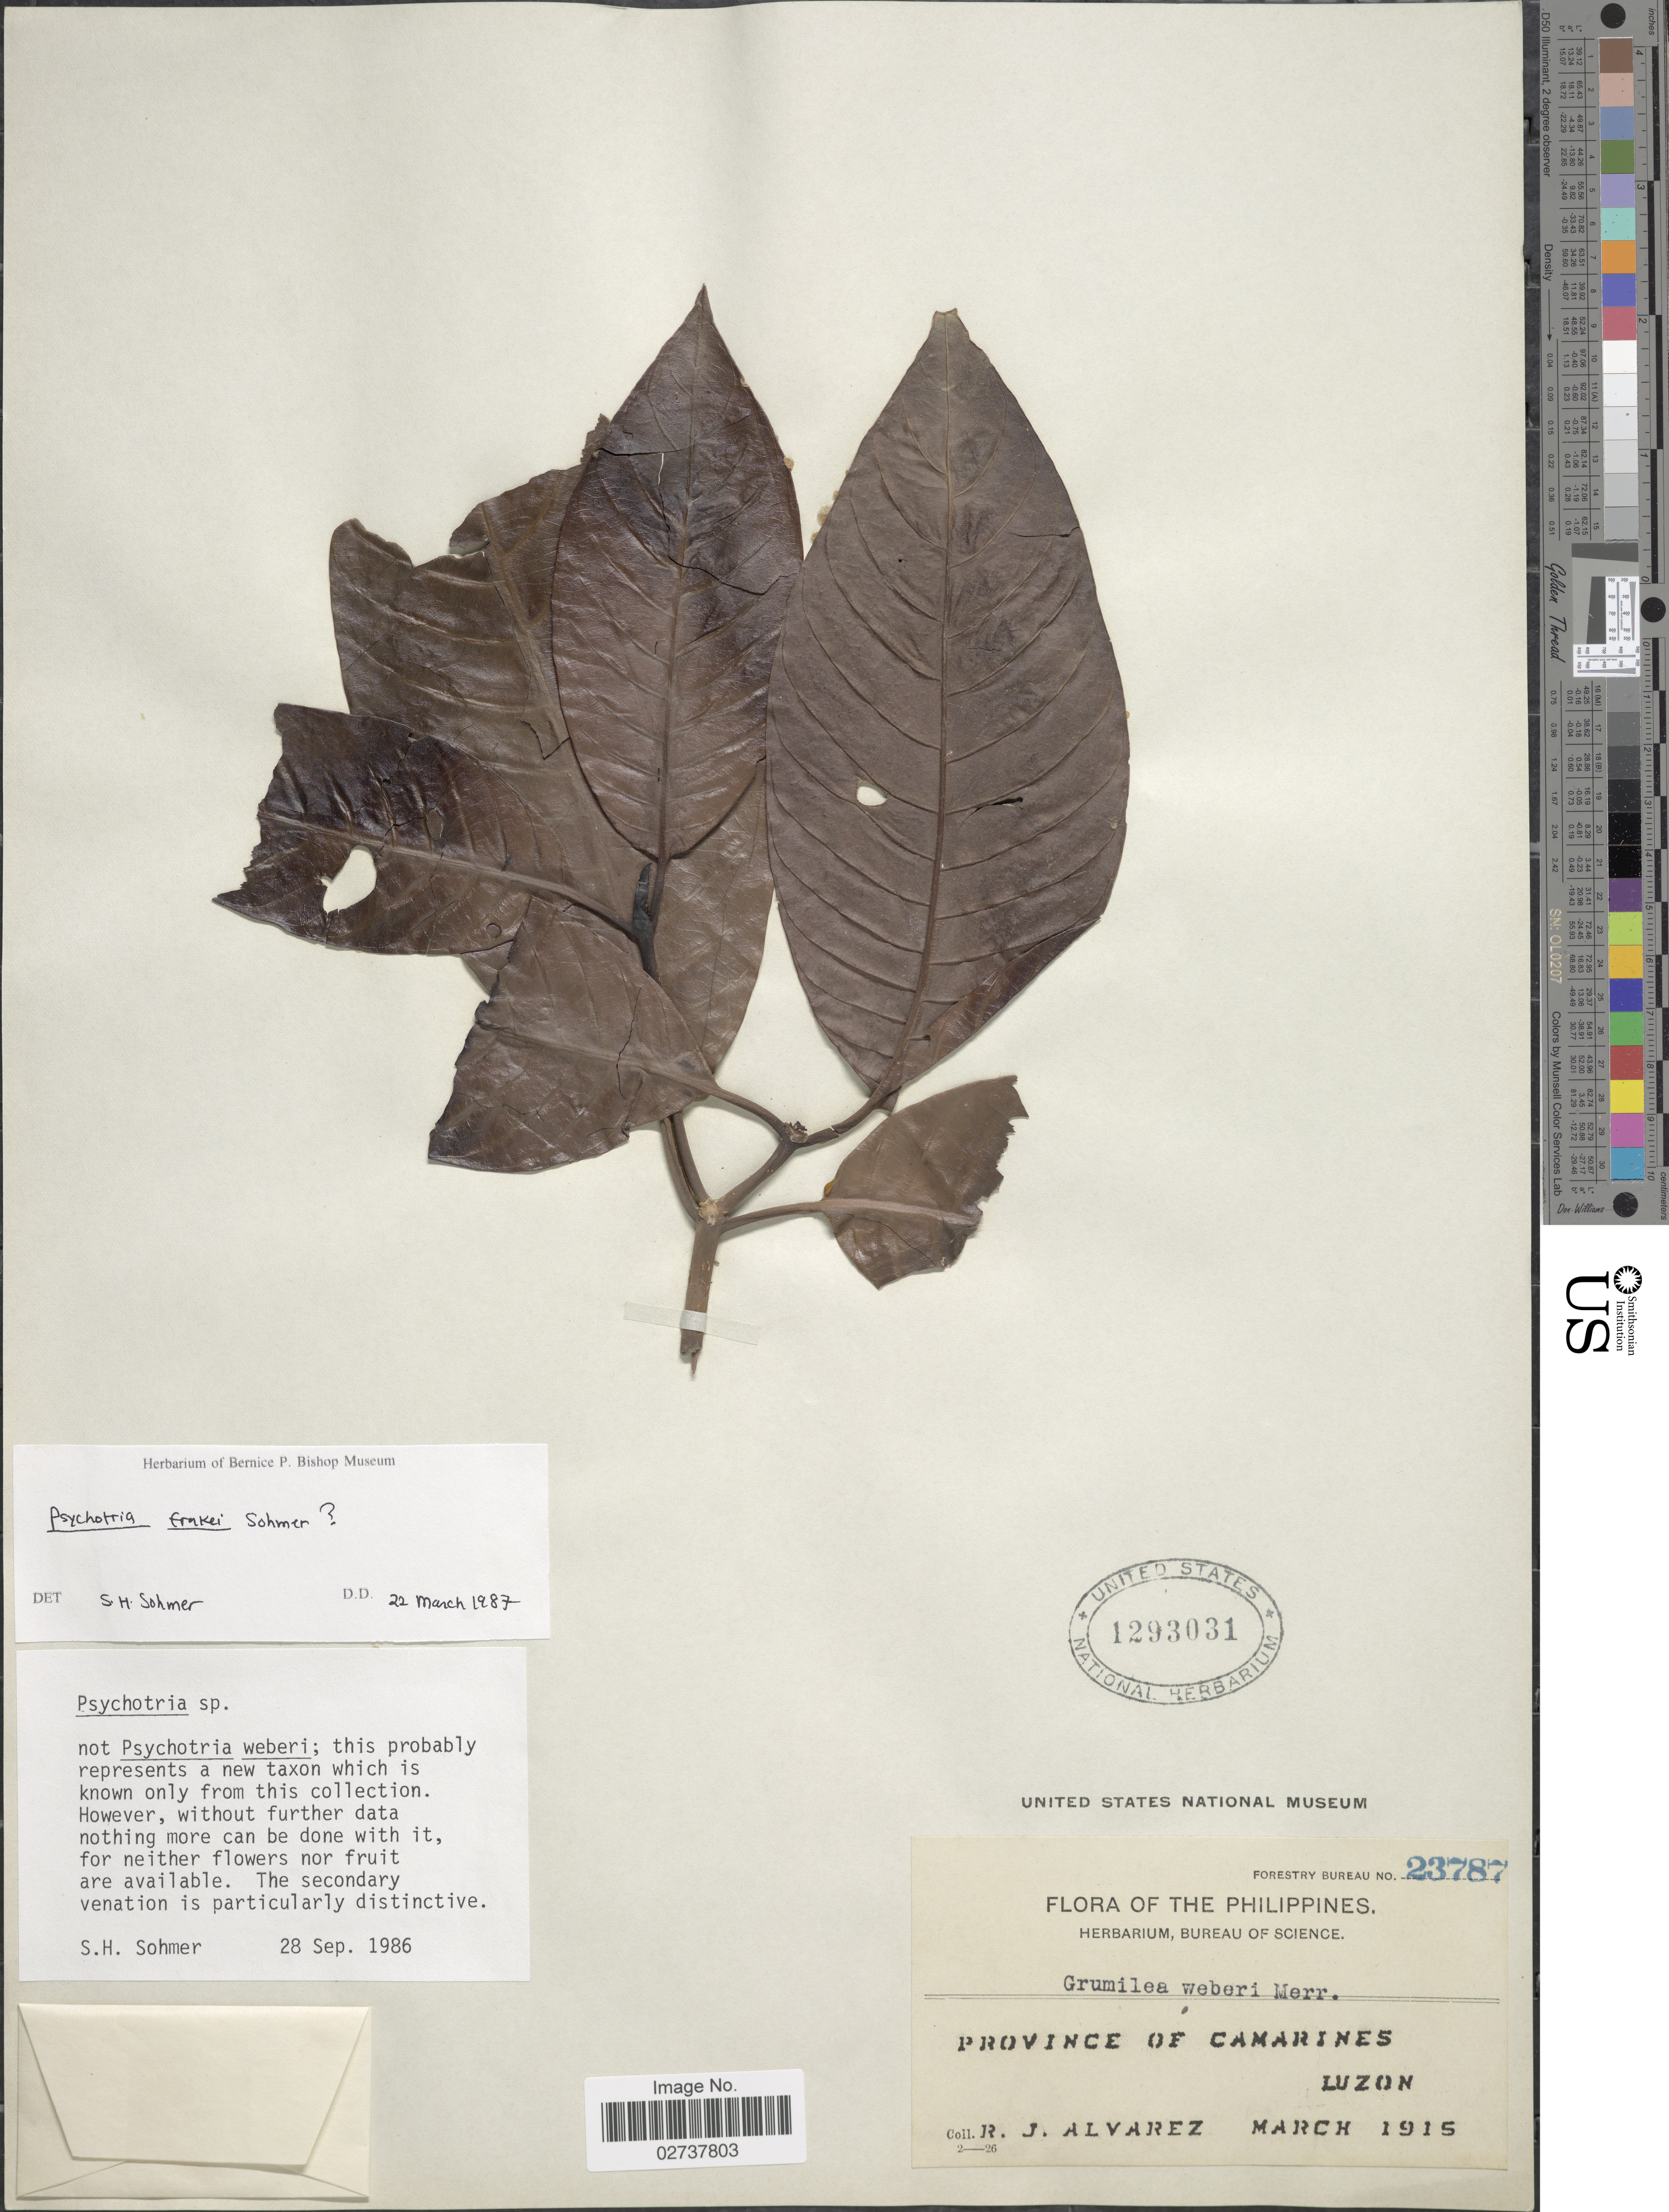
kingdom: Plantae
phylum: Tracheophyta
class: Magnoliopsida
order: Gentianales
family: Rubiaceae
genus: Psychotria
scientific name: Psychotria frakei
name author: Sohmer & A.P. Davis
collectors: R. Alvarez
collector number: Forestry Bureau 23787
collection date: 1915-03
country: Philippines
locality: Province of Camarines, Luzon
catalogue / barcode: US 1293031